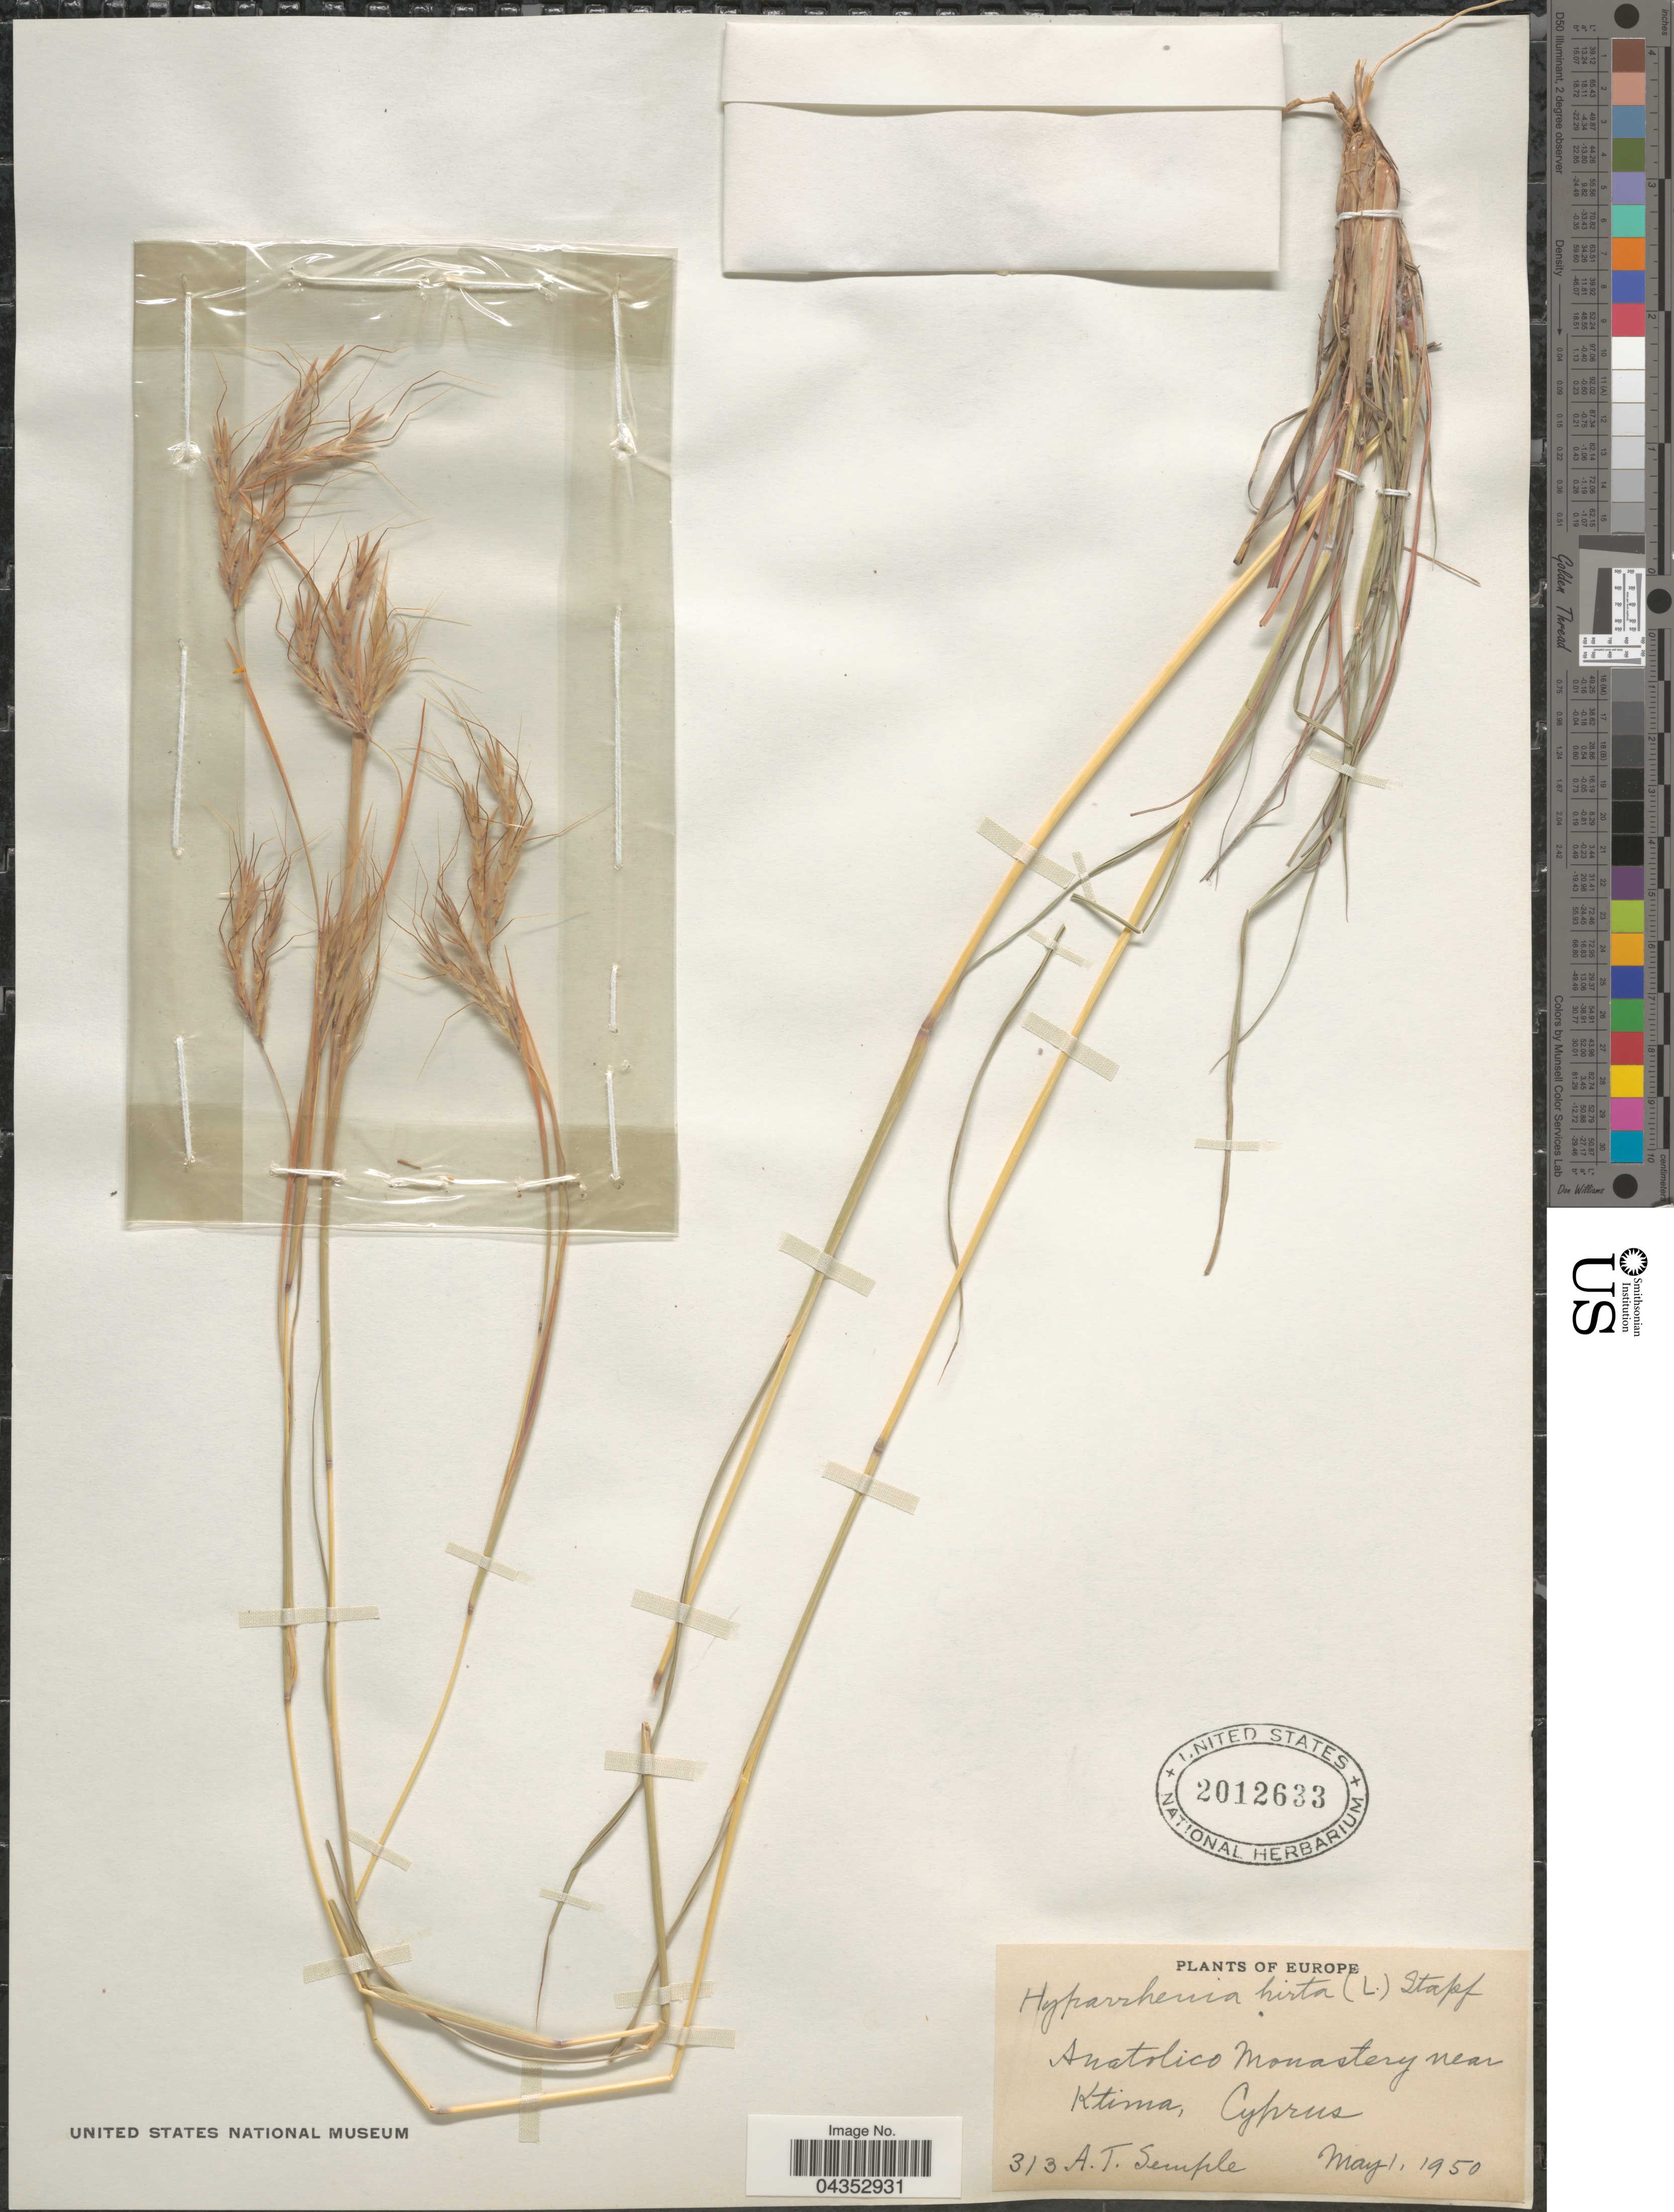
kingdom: Plantae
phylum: Tracheophyta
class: Liliopsida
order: Poales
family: Poaceae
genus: Hyparrhenia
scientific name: Hyparrhenia hirta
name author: (L.) Stapf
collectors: A. Semple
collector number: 313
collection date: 1950-05-01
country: Cyprus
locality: Anatolico Monastery near Ktima.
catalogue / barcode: US 2012633